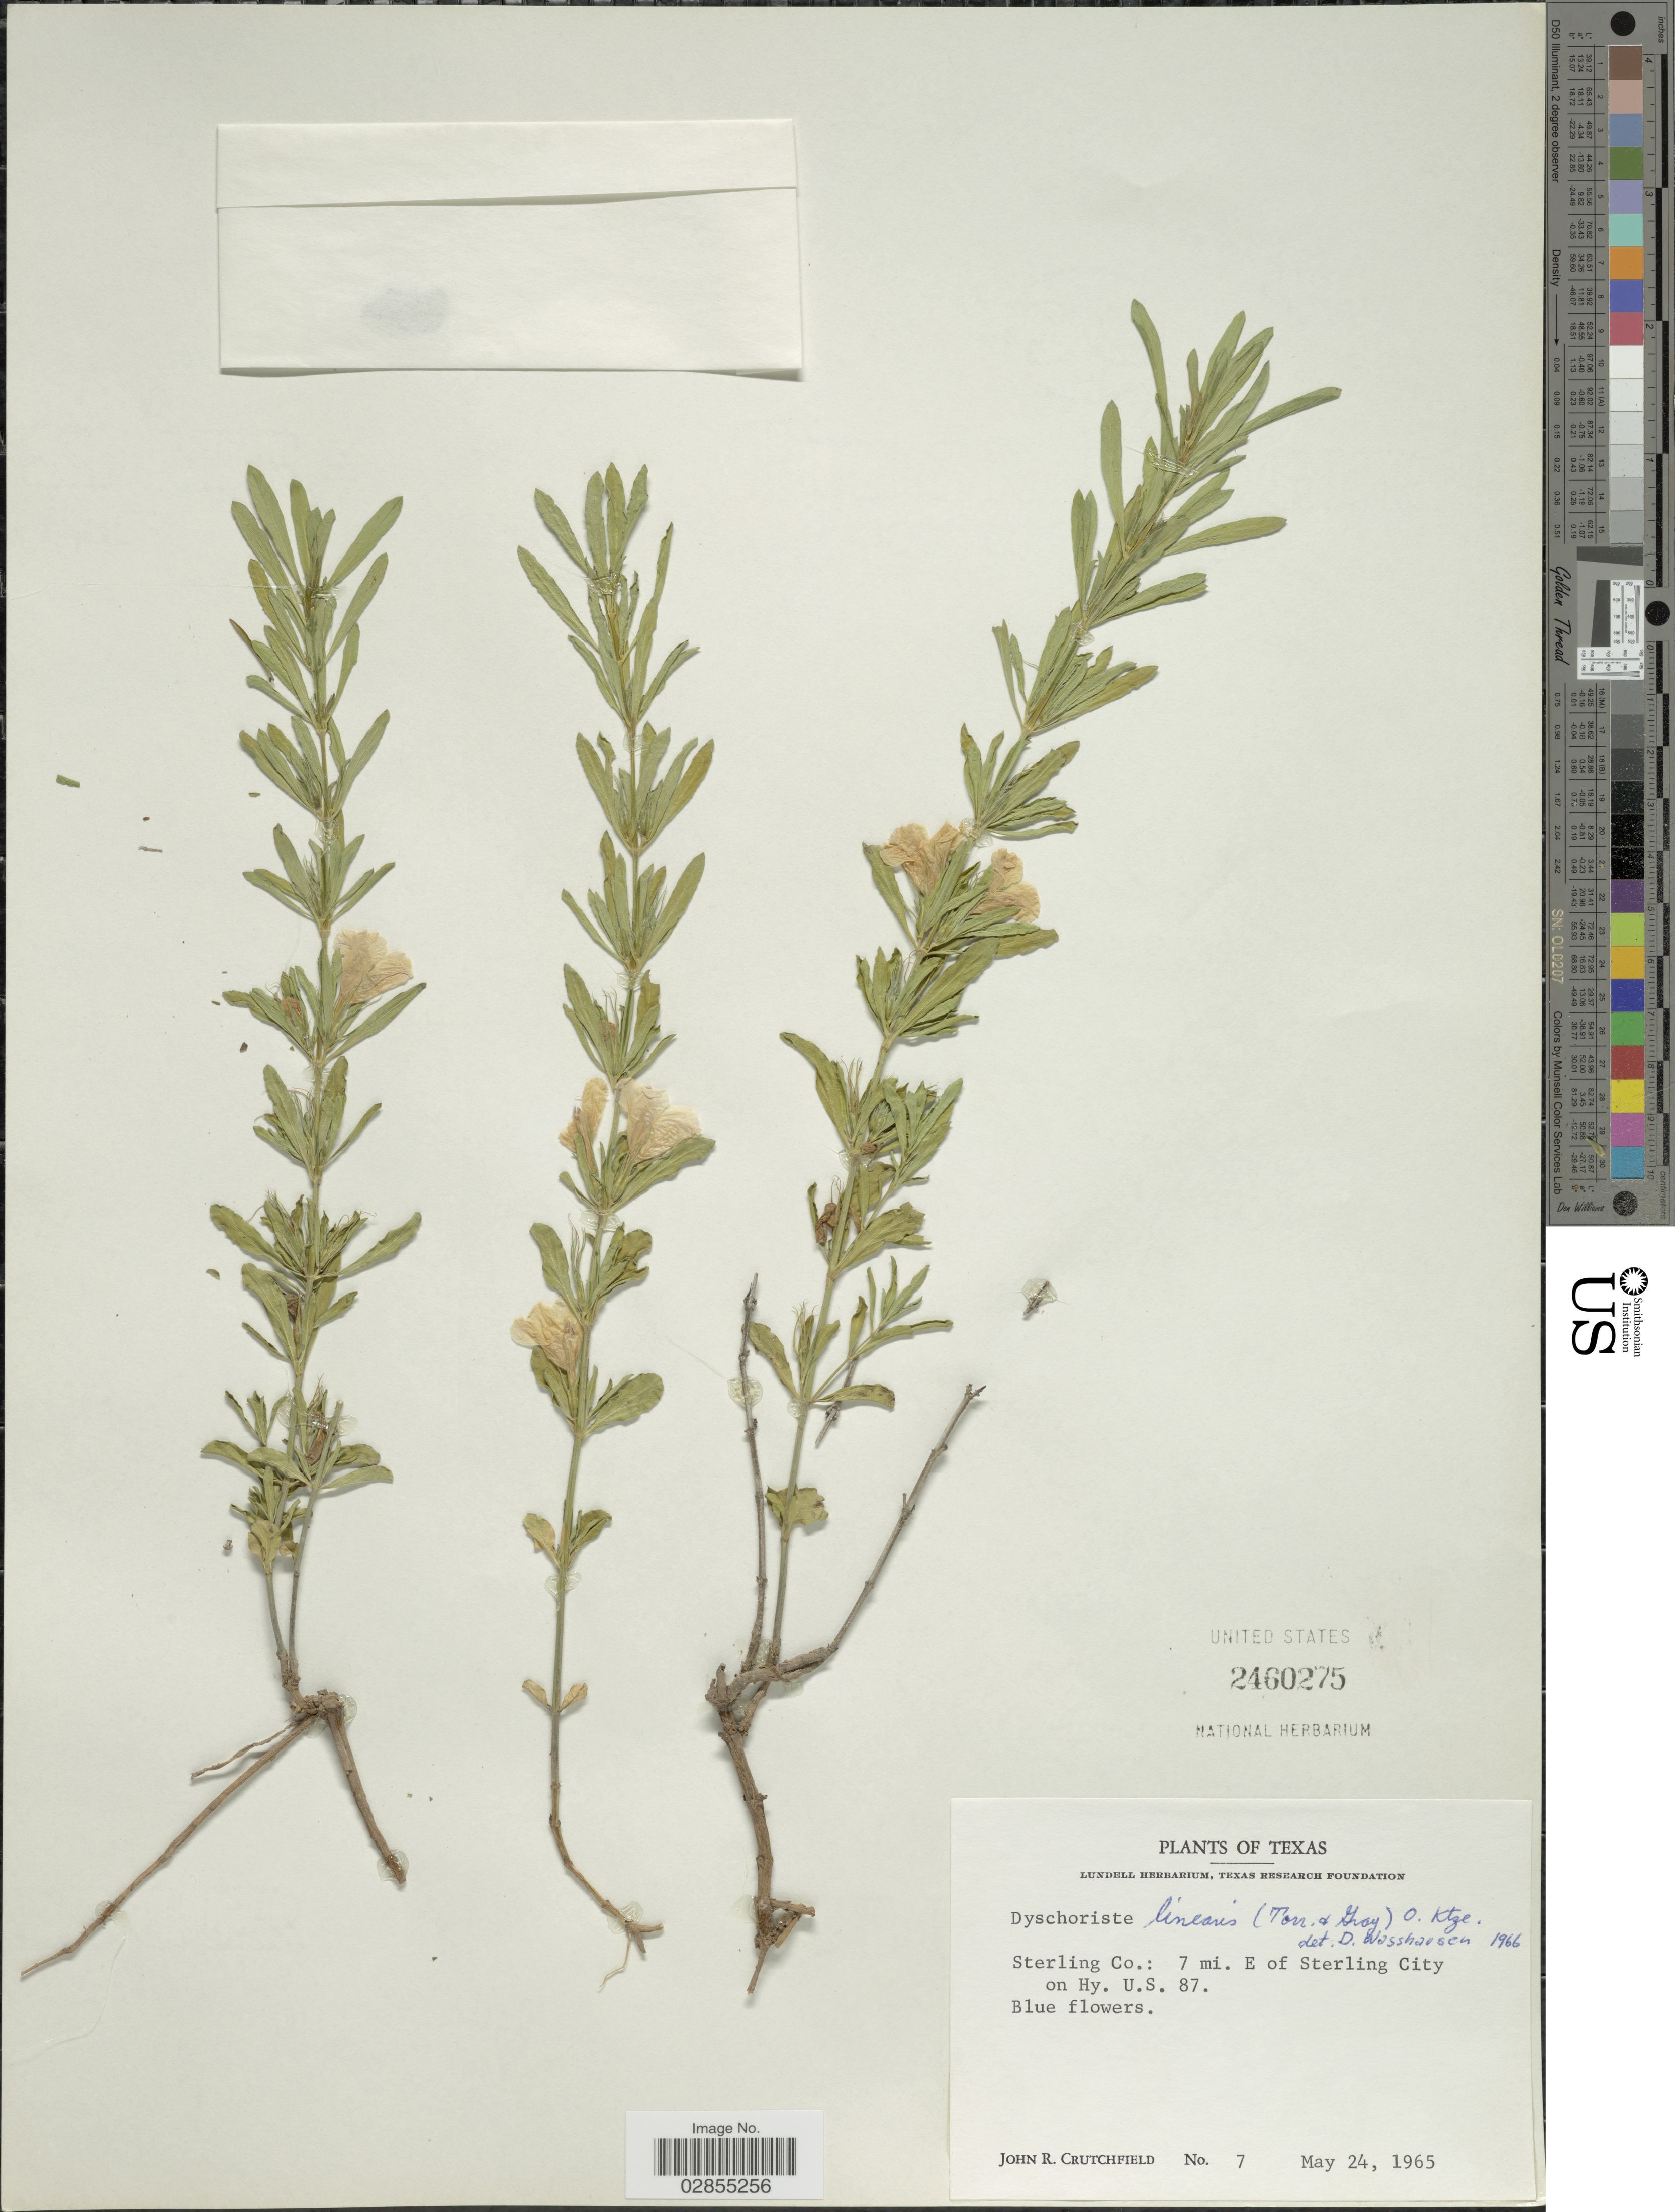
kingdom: Plantae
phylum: Tracheophyta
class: Magnoliopsida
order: Lamiales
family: Acanthaceae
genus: Dyschoriste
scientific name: Dyschoriste linearis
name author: (Torr. & A. Gray) Kuntze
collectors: J. Crutchfield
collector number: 7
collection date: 1965-05-24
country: United States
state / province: Texas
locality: Sterling Co.: 7 mi. E of Sterling City on Hy. U.S. 87.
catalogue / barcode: US 2460275